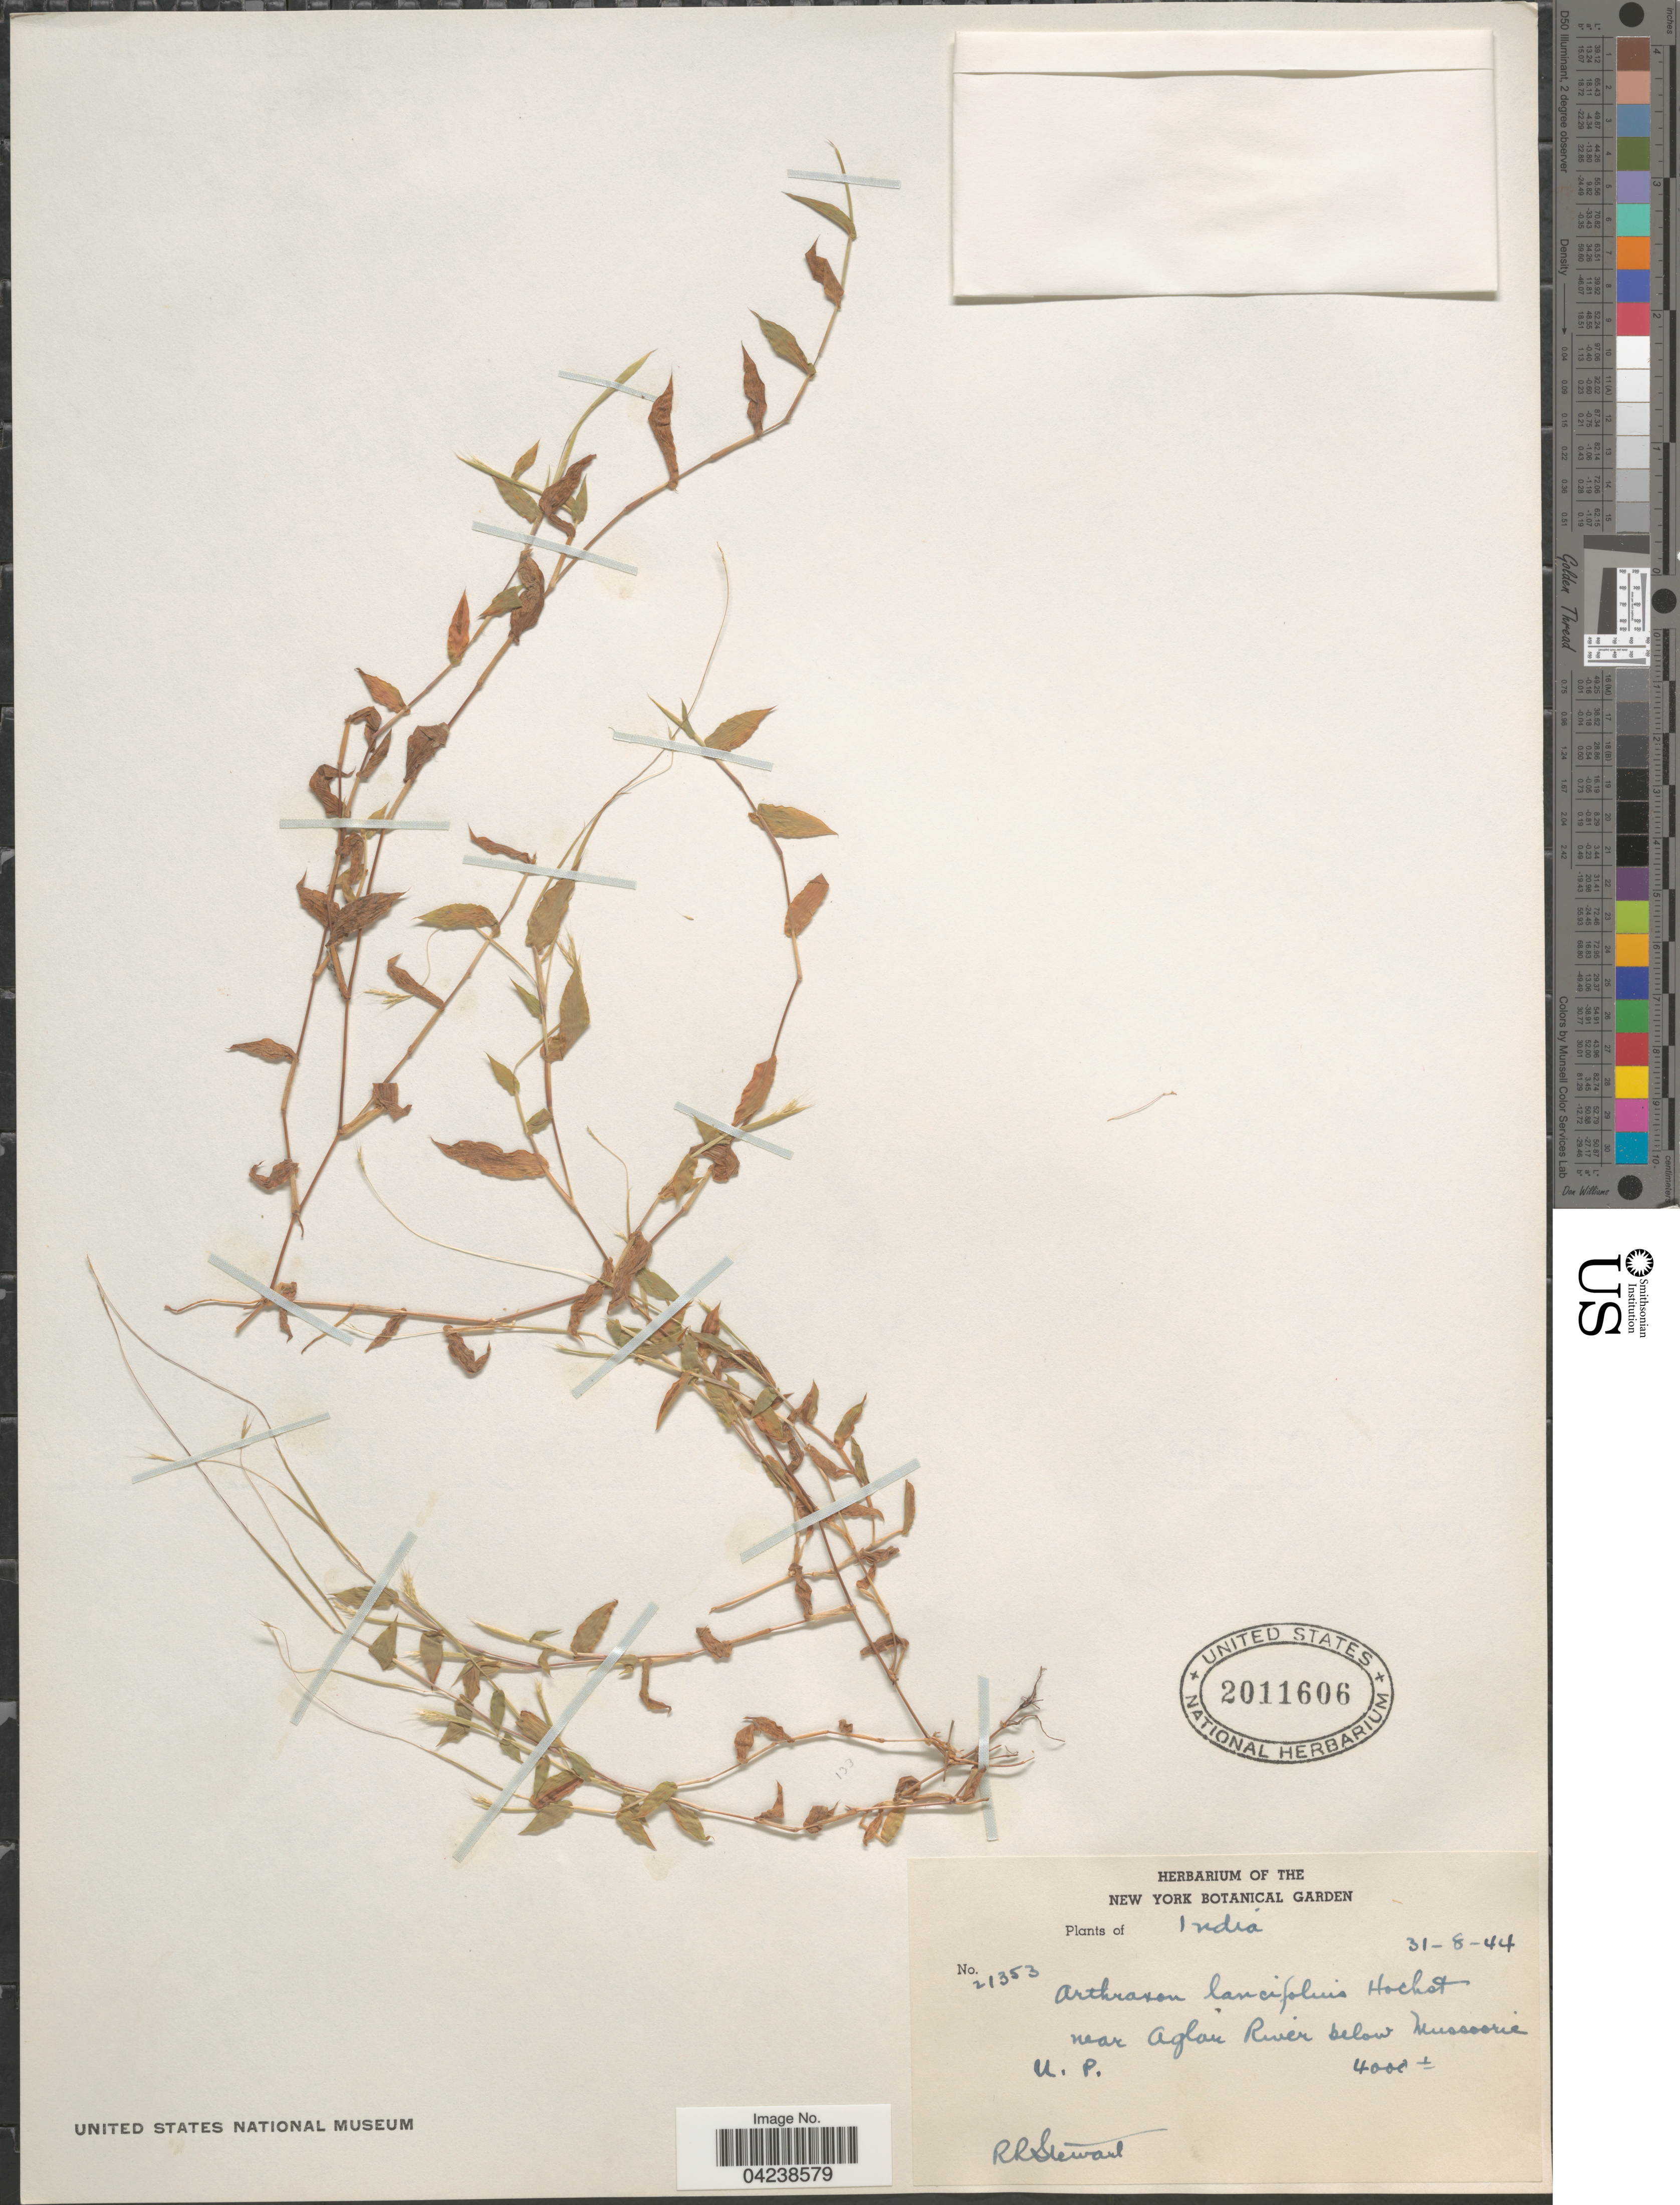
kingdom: Plantae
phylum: Tracheophyta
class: Liliopsida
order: Poales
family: Poaceae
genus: Arthraxon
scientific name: Arthraxon lancifolius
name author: (Trin.) Hochst.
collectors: R. Stewart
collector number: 21353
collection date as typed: Transcribed d/m/y: 31/8/44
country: India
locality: Near Aglon [interpreted] River below Mussoorie. U. P.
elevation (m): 1219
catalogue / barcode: US 2011606